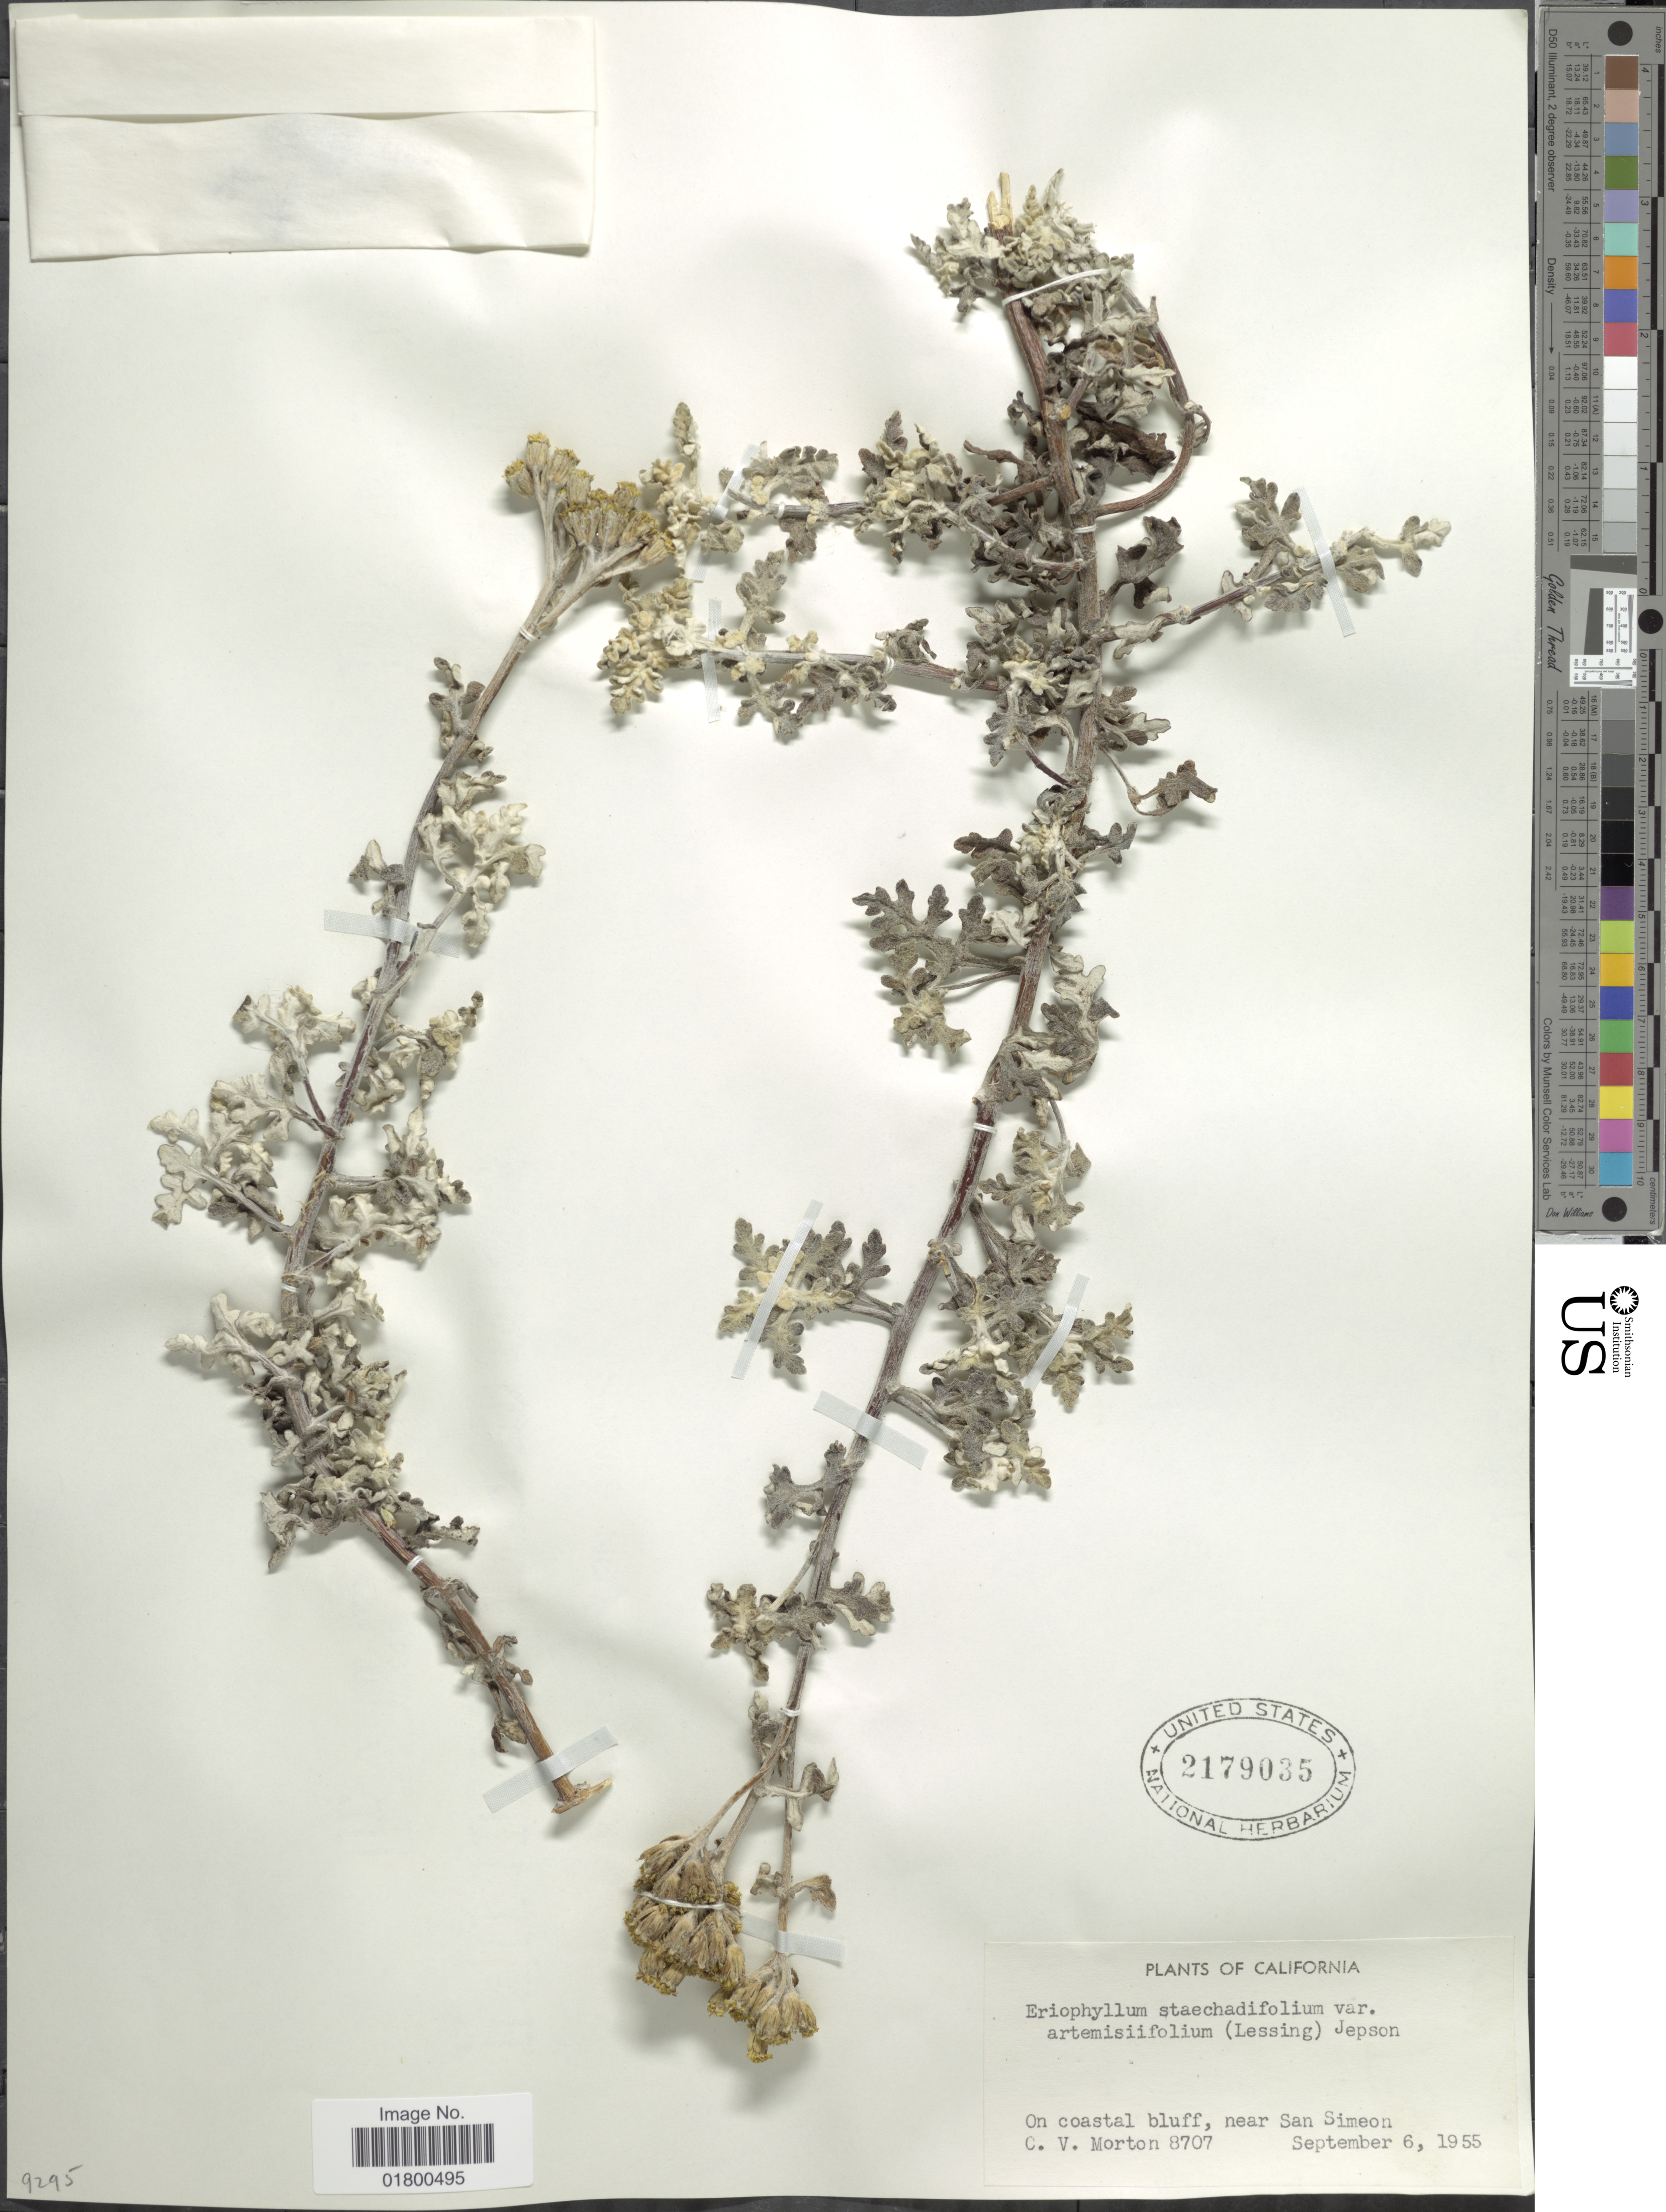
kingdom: Plantae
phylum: Tracheophyta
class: Magnoliopsida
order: Asterales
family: Asteraceae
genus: Eriophyllum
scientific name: Eriophyllum staechadifolium var. artemisiaefolium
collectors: C. V. Morton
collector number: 8707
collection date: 1955-09-06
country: United States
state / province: California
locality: On coastal bluff, near San Simeon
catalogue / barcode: US 2179035